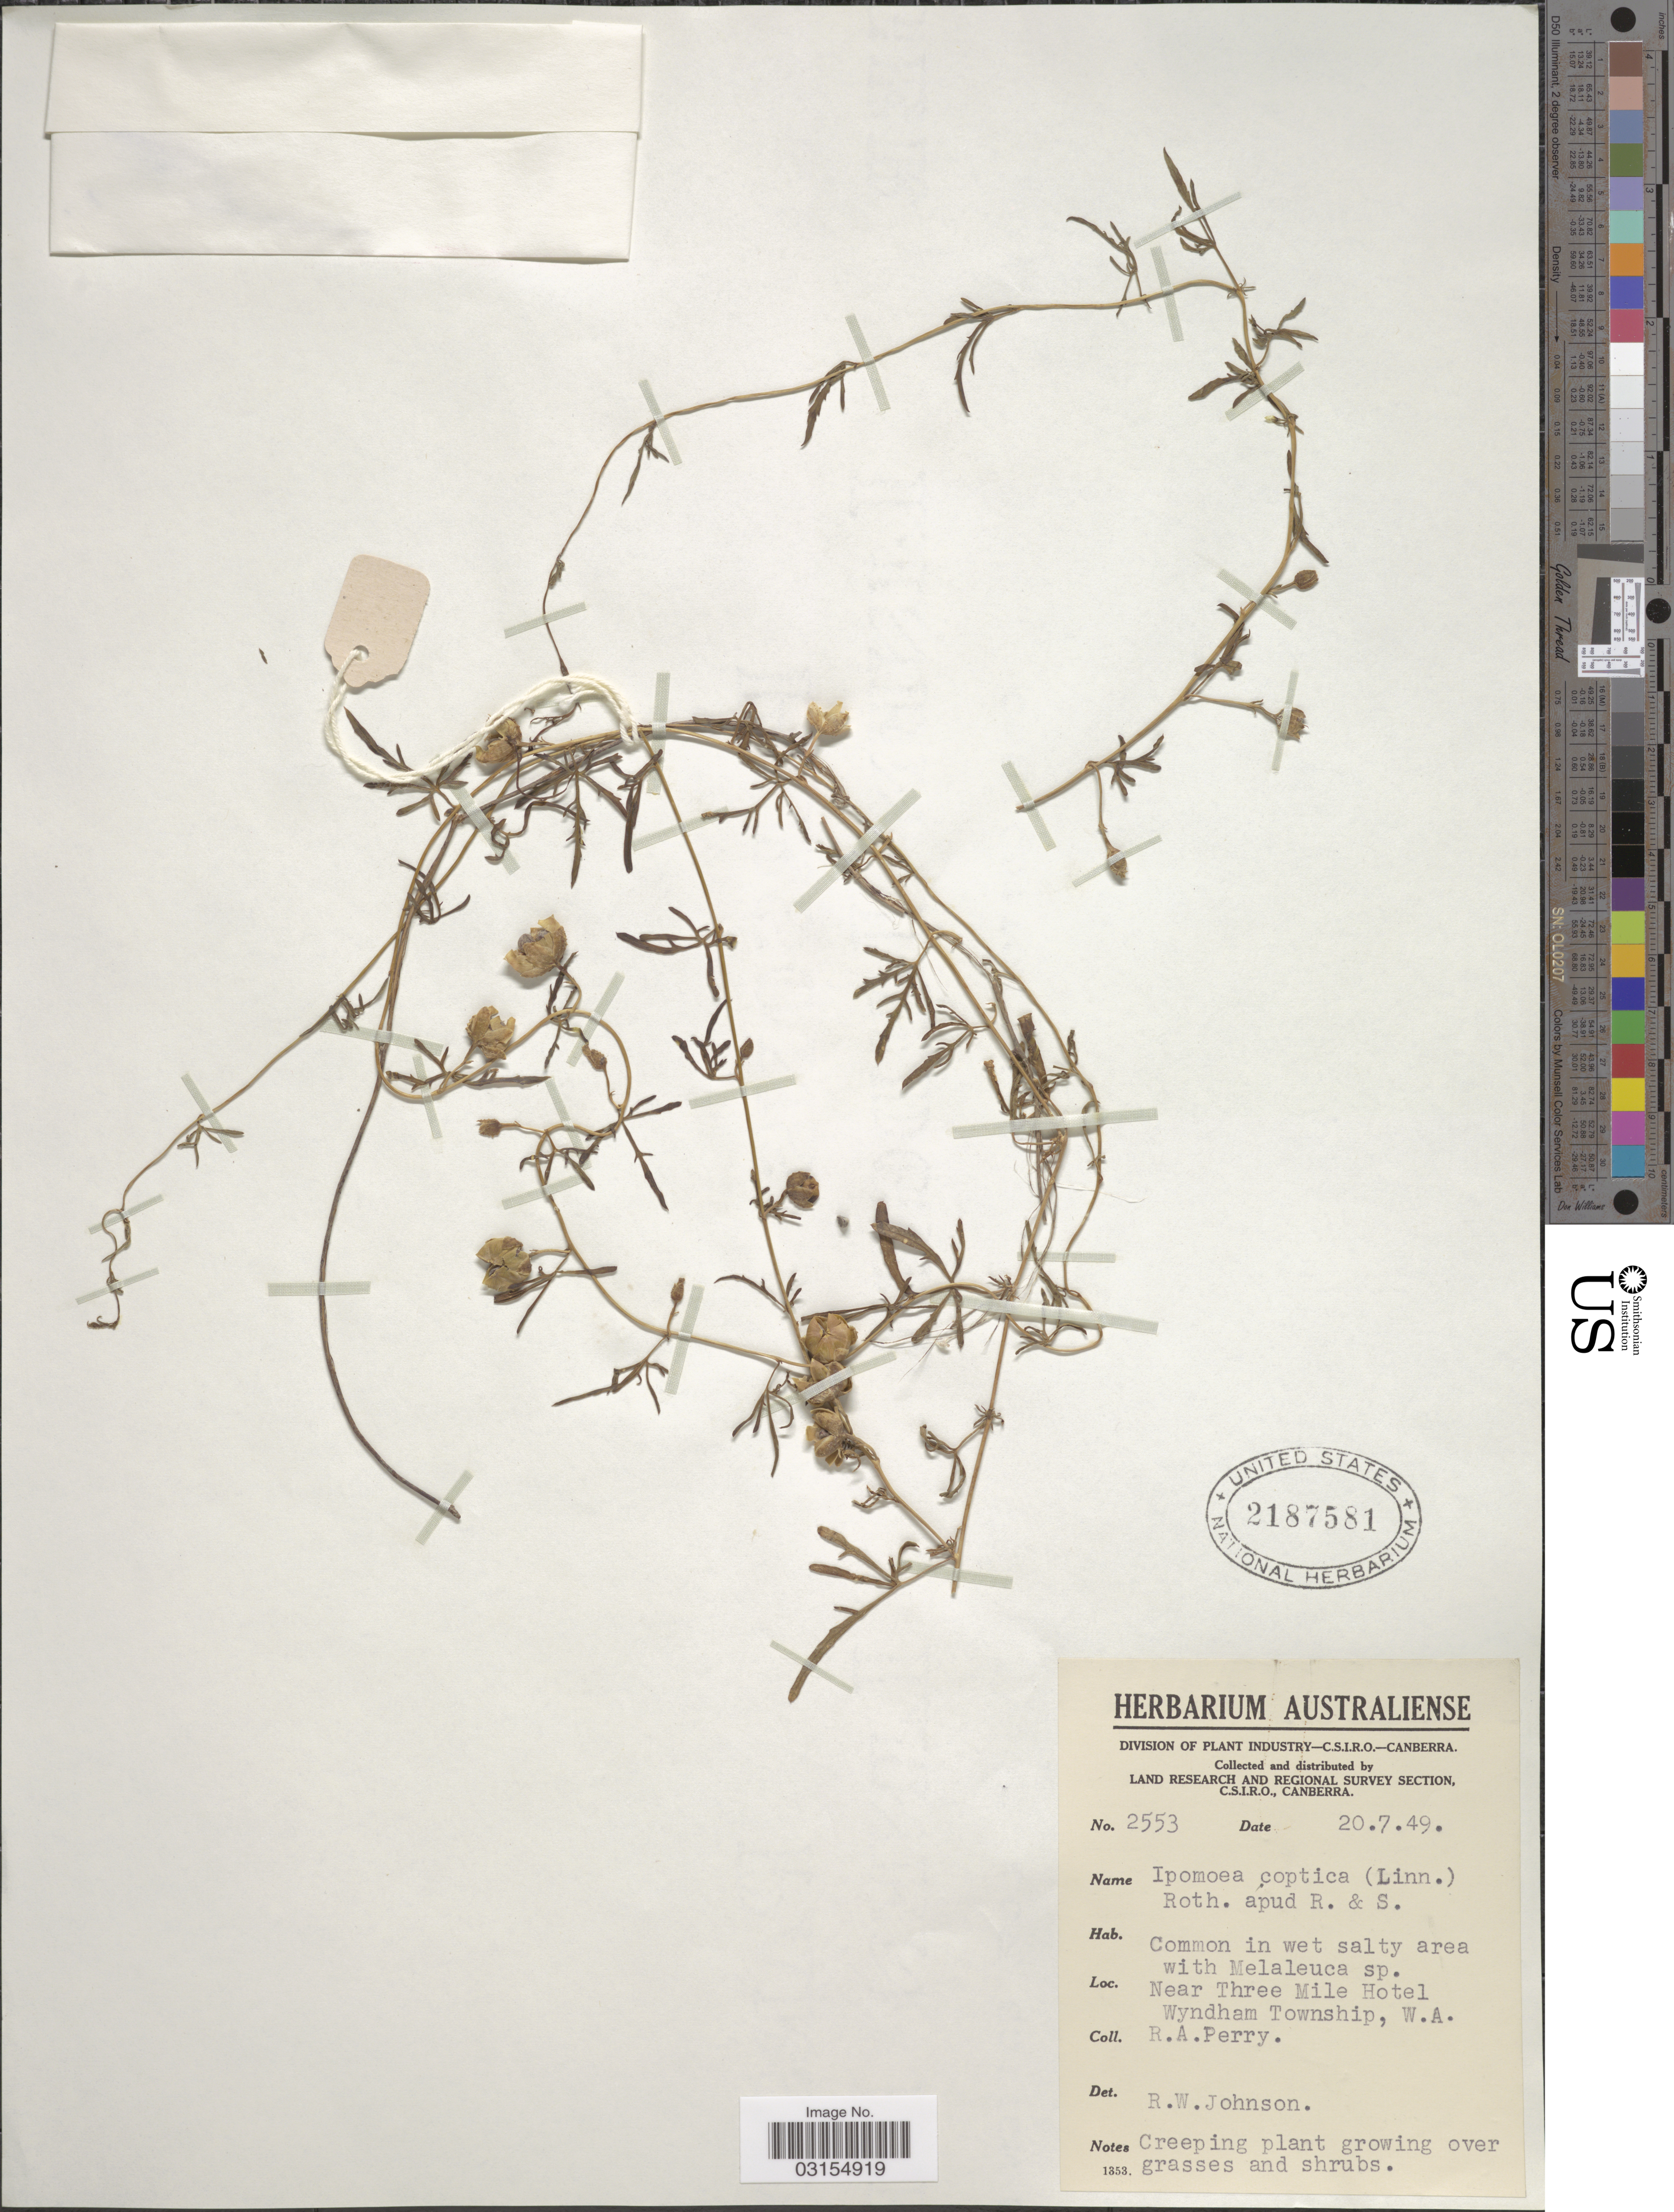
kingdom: Plantae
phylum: Tracheophyta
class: Magnoliopsida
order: Solanales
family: Convolvulaceae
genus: Ipomoea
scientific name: Ipomoea coptica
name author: (L.) Roth ex Roem. & Schult.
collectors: Perry, R. A.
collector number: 2553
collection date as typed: Transcribed d/m/y: 20/7/49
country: Australia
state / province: Western Australia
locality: Near Three Mile Hotel, Wyndham Township, W. A.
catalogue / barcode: US 2187581